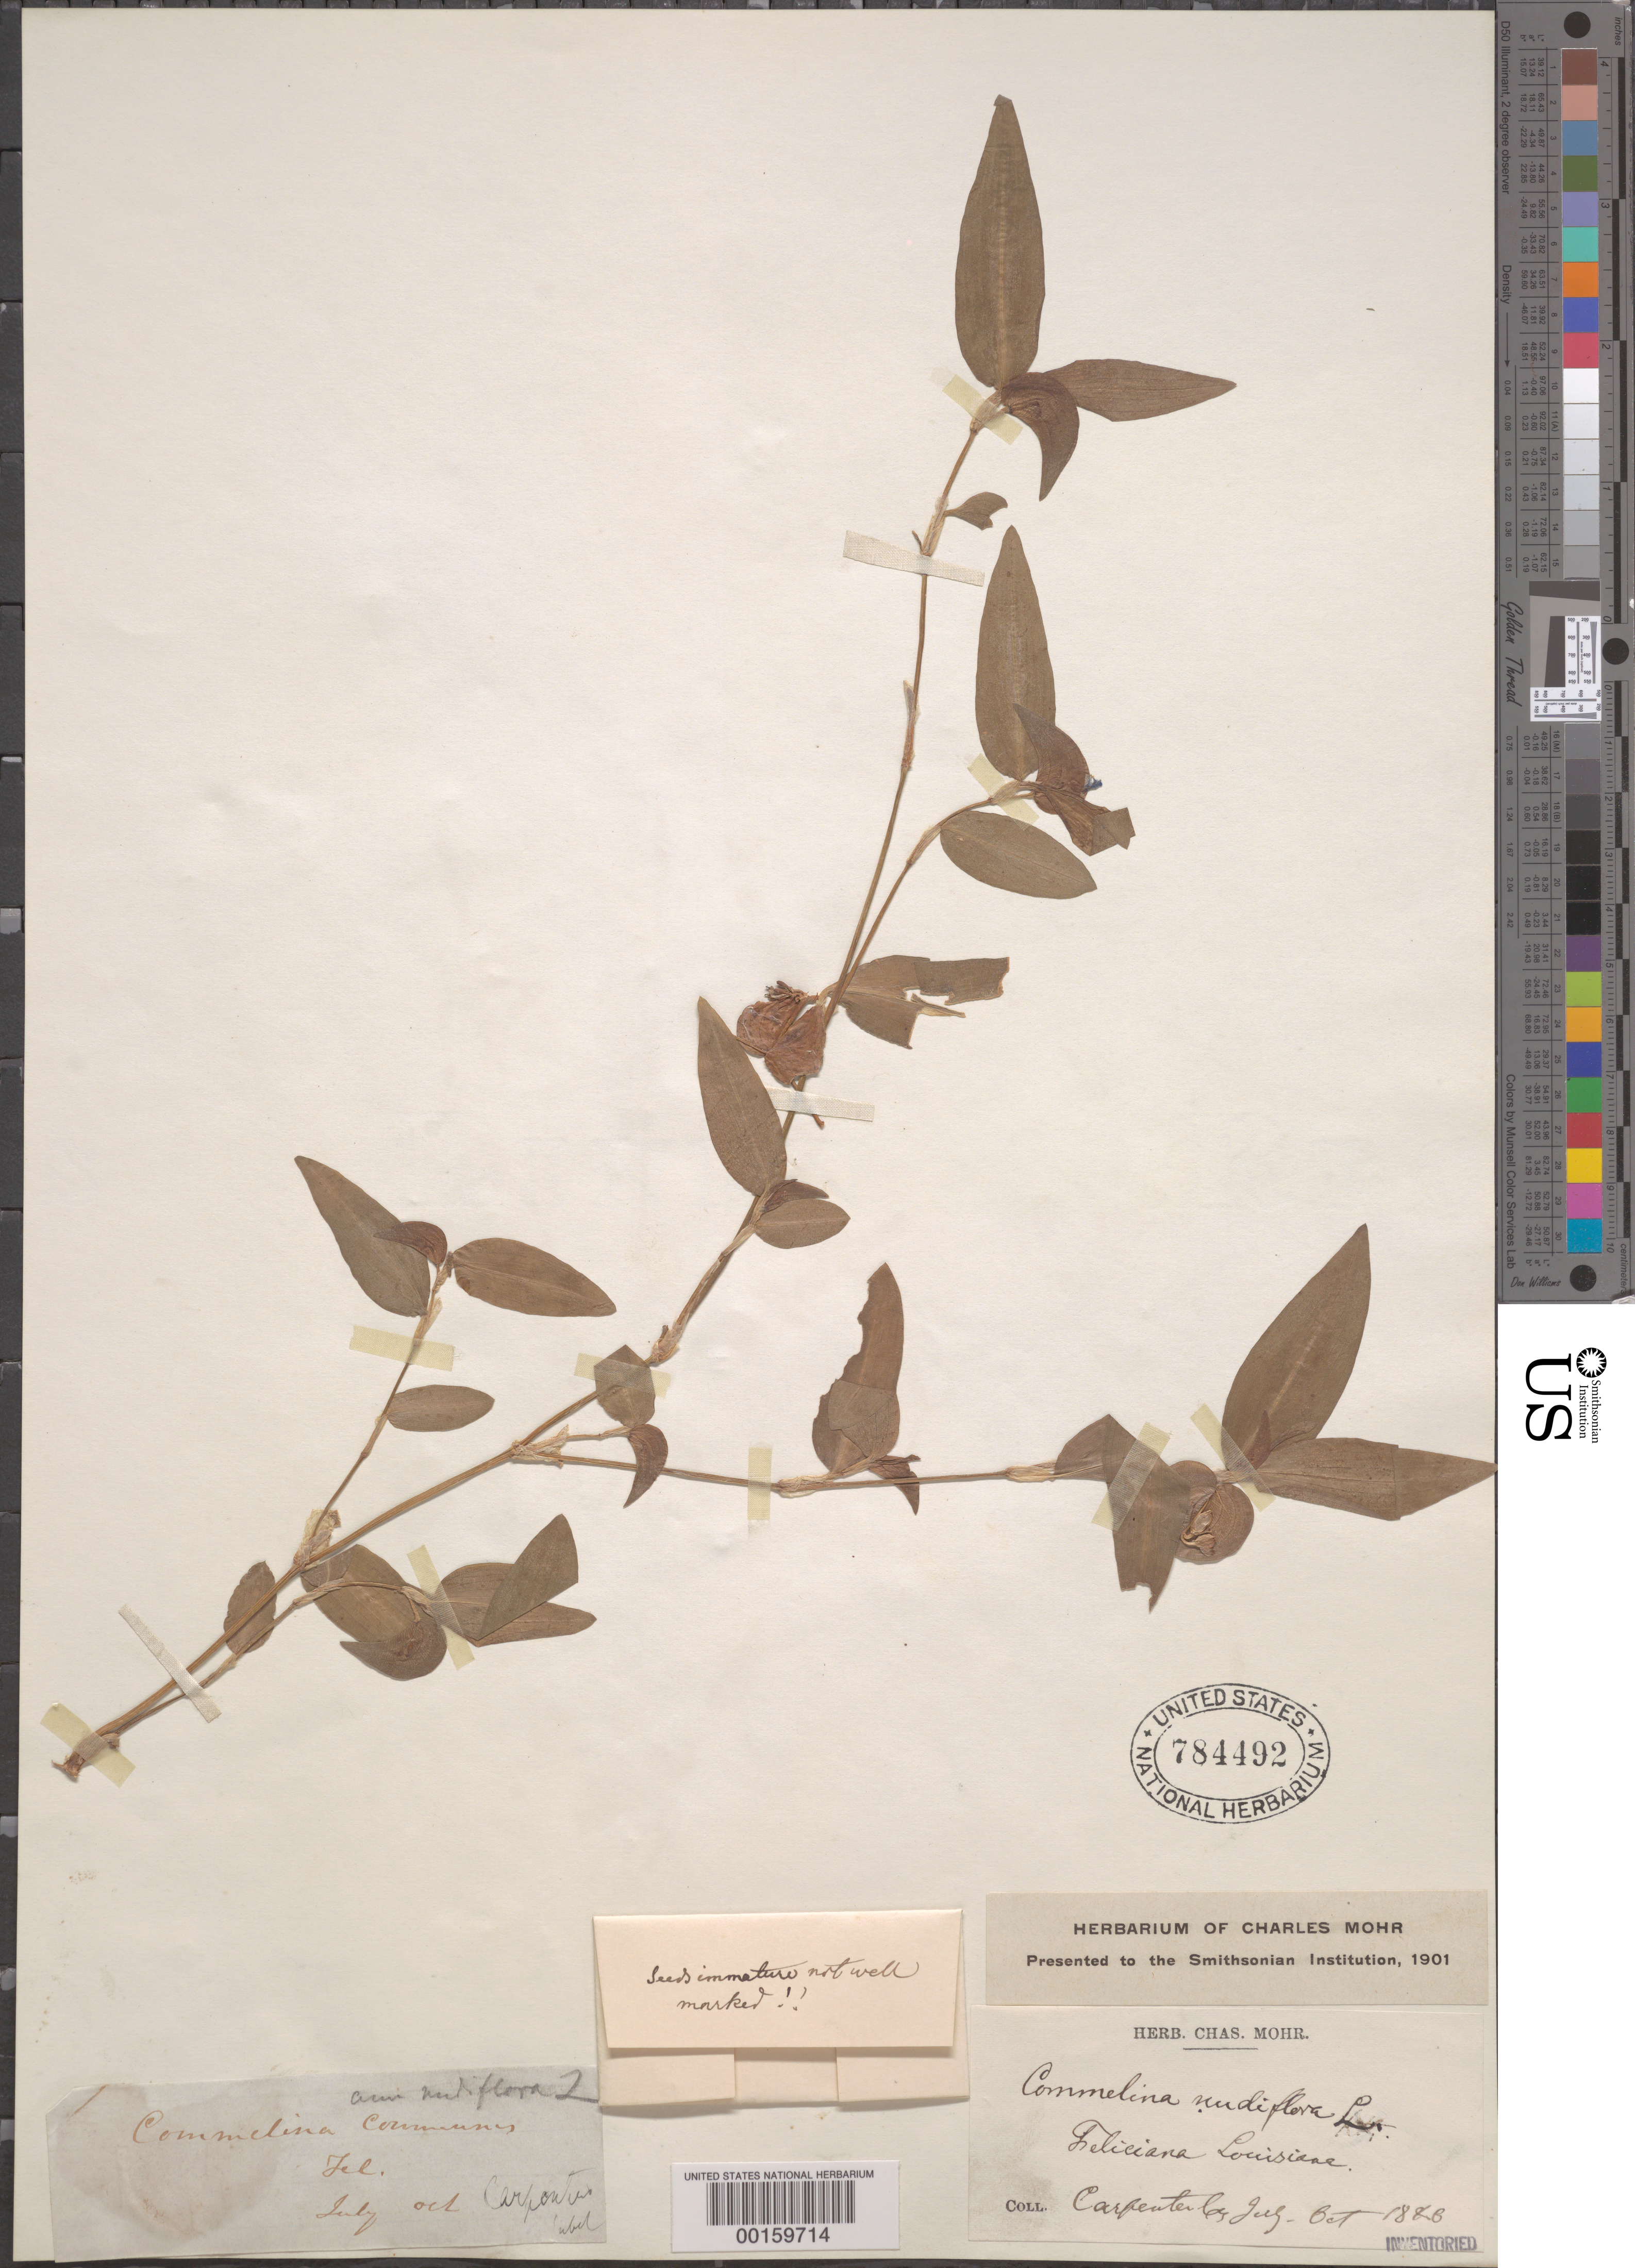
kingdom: Plantae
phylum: Tracheophyta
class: Liliopsida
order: Commelinales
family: Commelinaceae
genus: Commelina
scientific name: Commelina diffusa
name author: Burm. f.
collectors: -. Carpenter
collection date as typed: Jul 1846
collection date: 1846-07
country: United States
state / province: Louisiana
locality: Feliciana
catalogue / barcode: US 784492